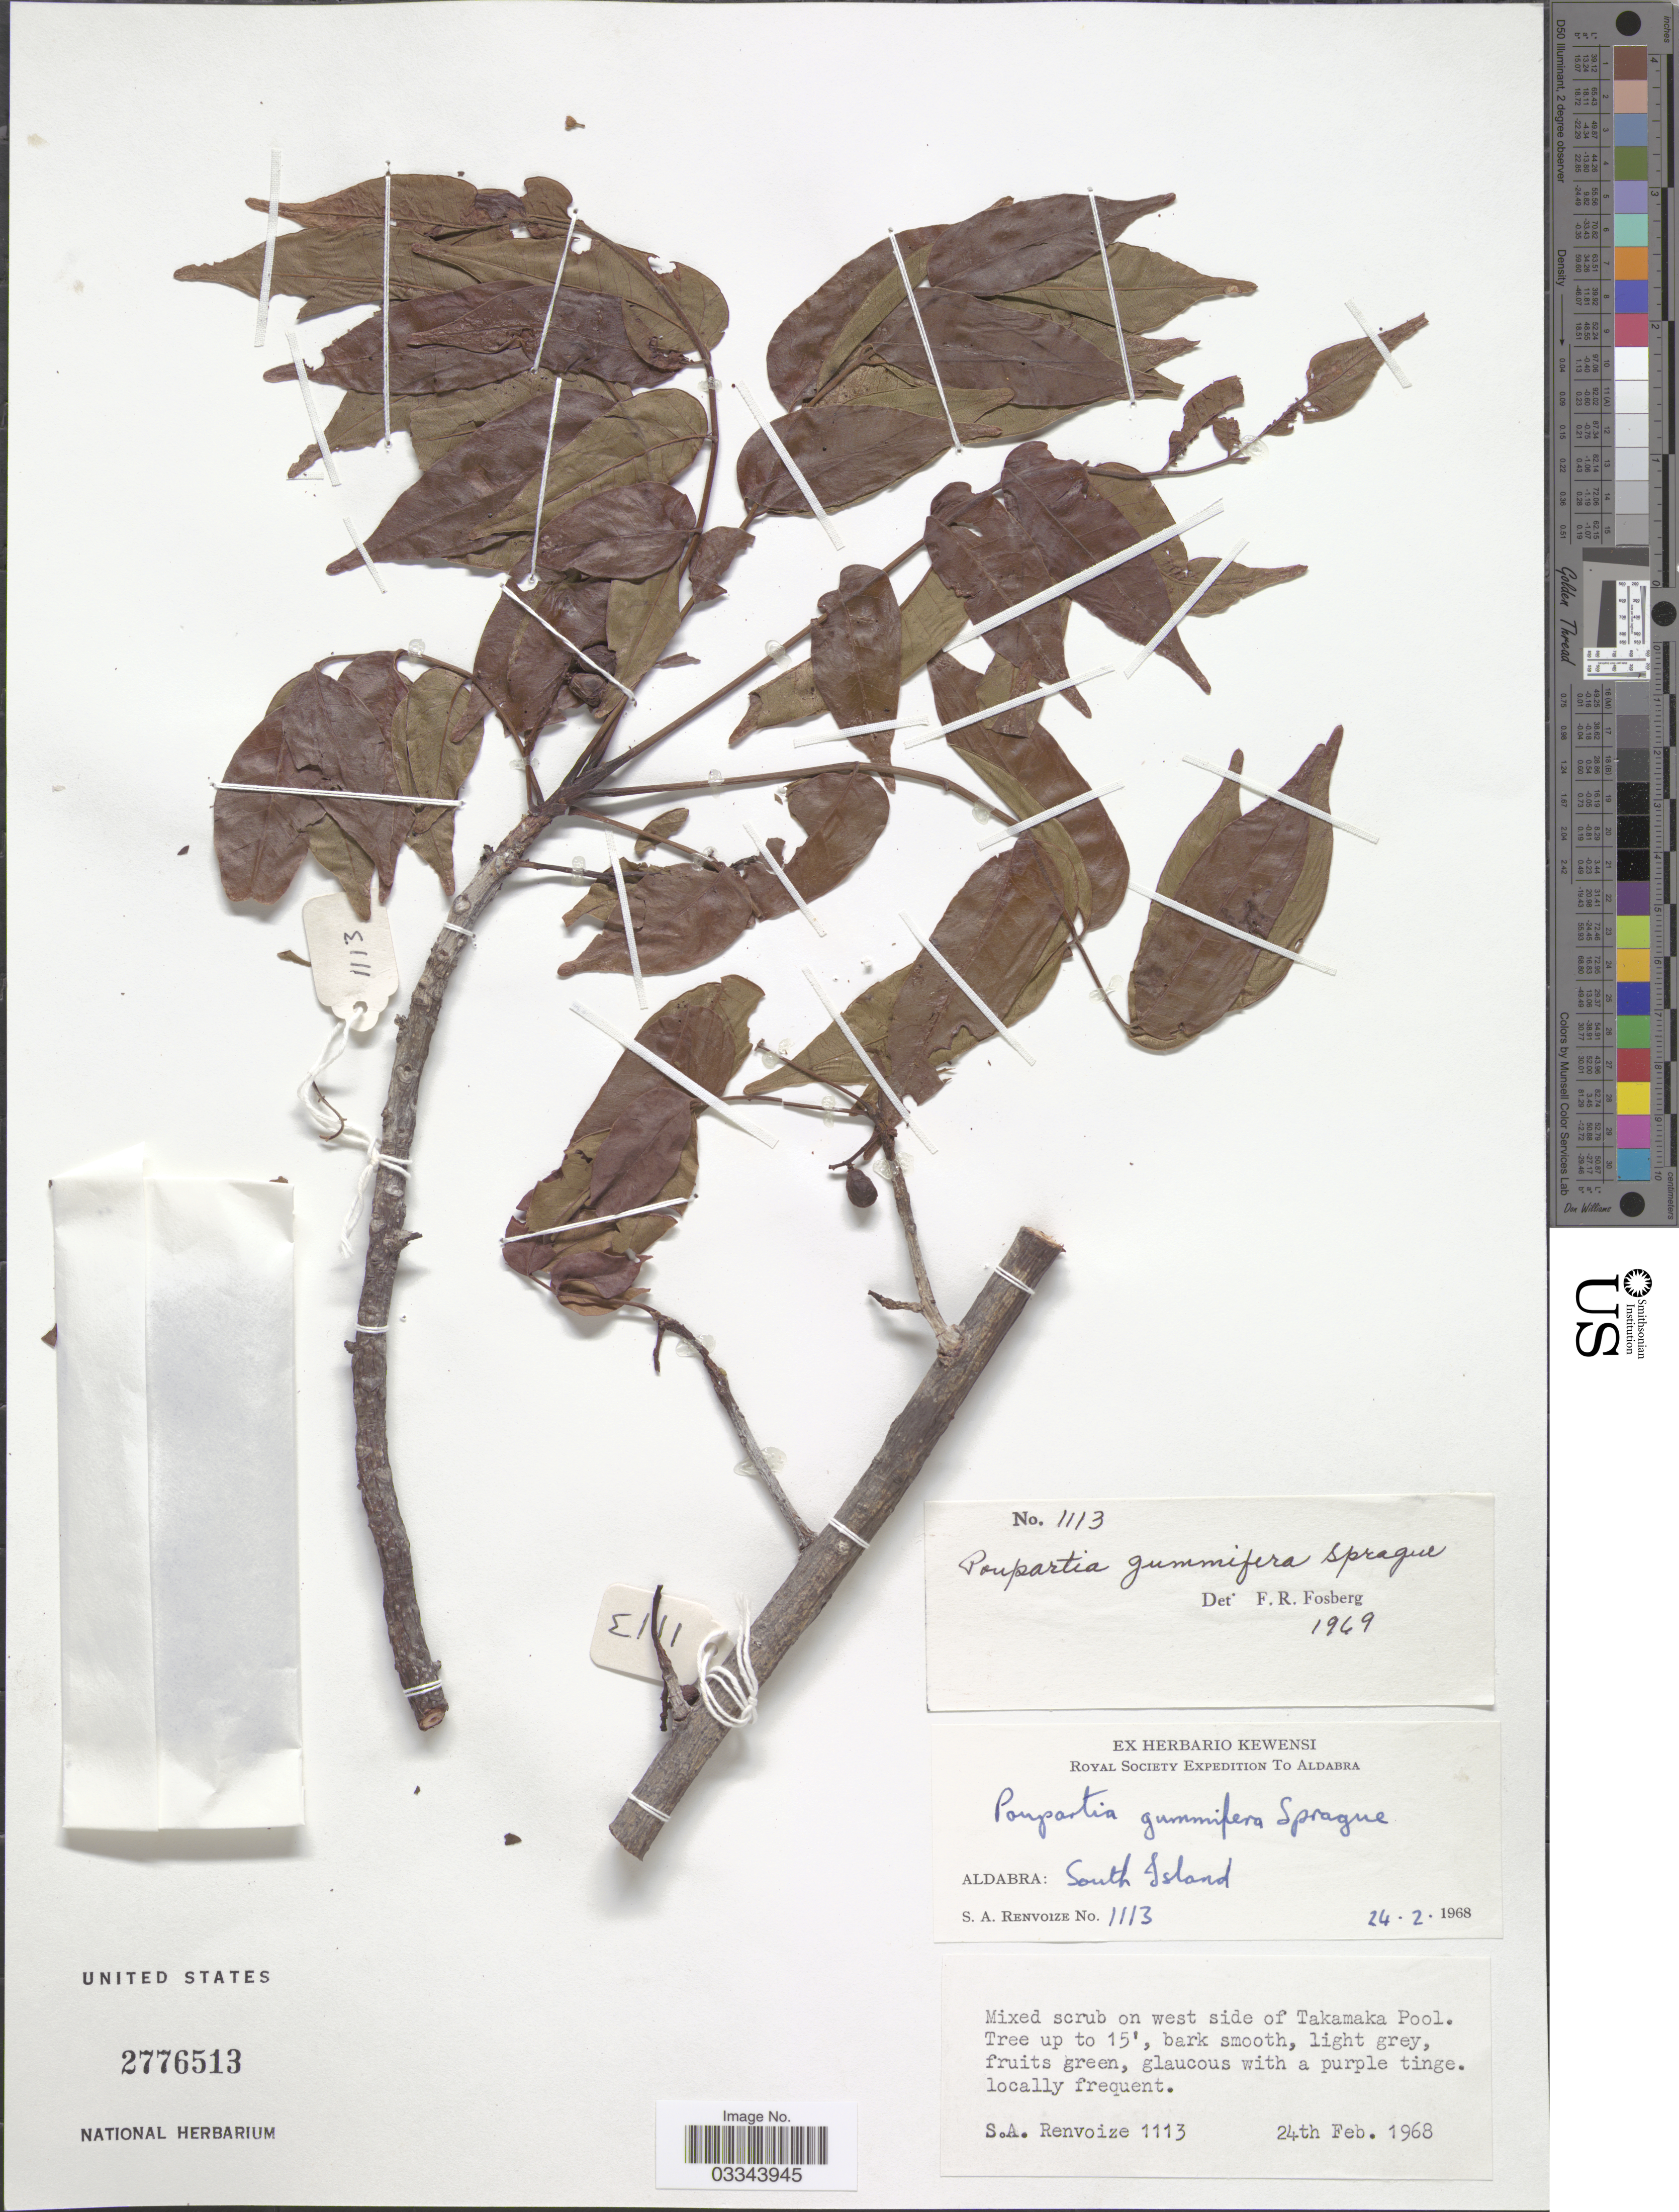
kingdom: Plantae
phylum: Tracheophyta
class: Magnoliopsida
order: Sapindales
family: Anacardiaceae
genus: Operculicarya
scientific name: Operculicarya gummifera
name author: (Sprague) Capuron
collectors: S. A. Renvoize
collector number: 1113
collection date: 1968-02-24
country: Seychelles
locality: Aldabra, South Island, Mixed scrub on west side of Takamaka Pool.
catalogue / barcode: US 2776513